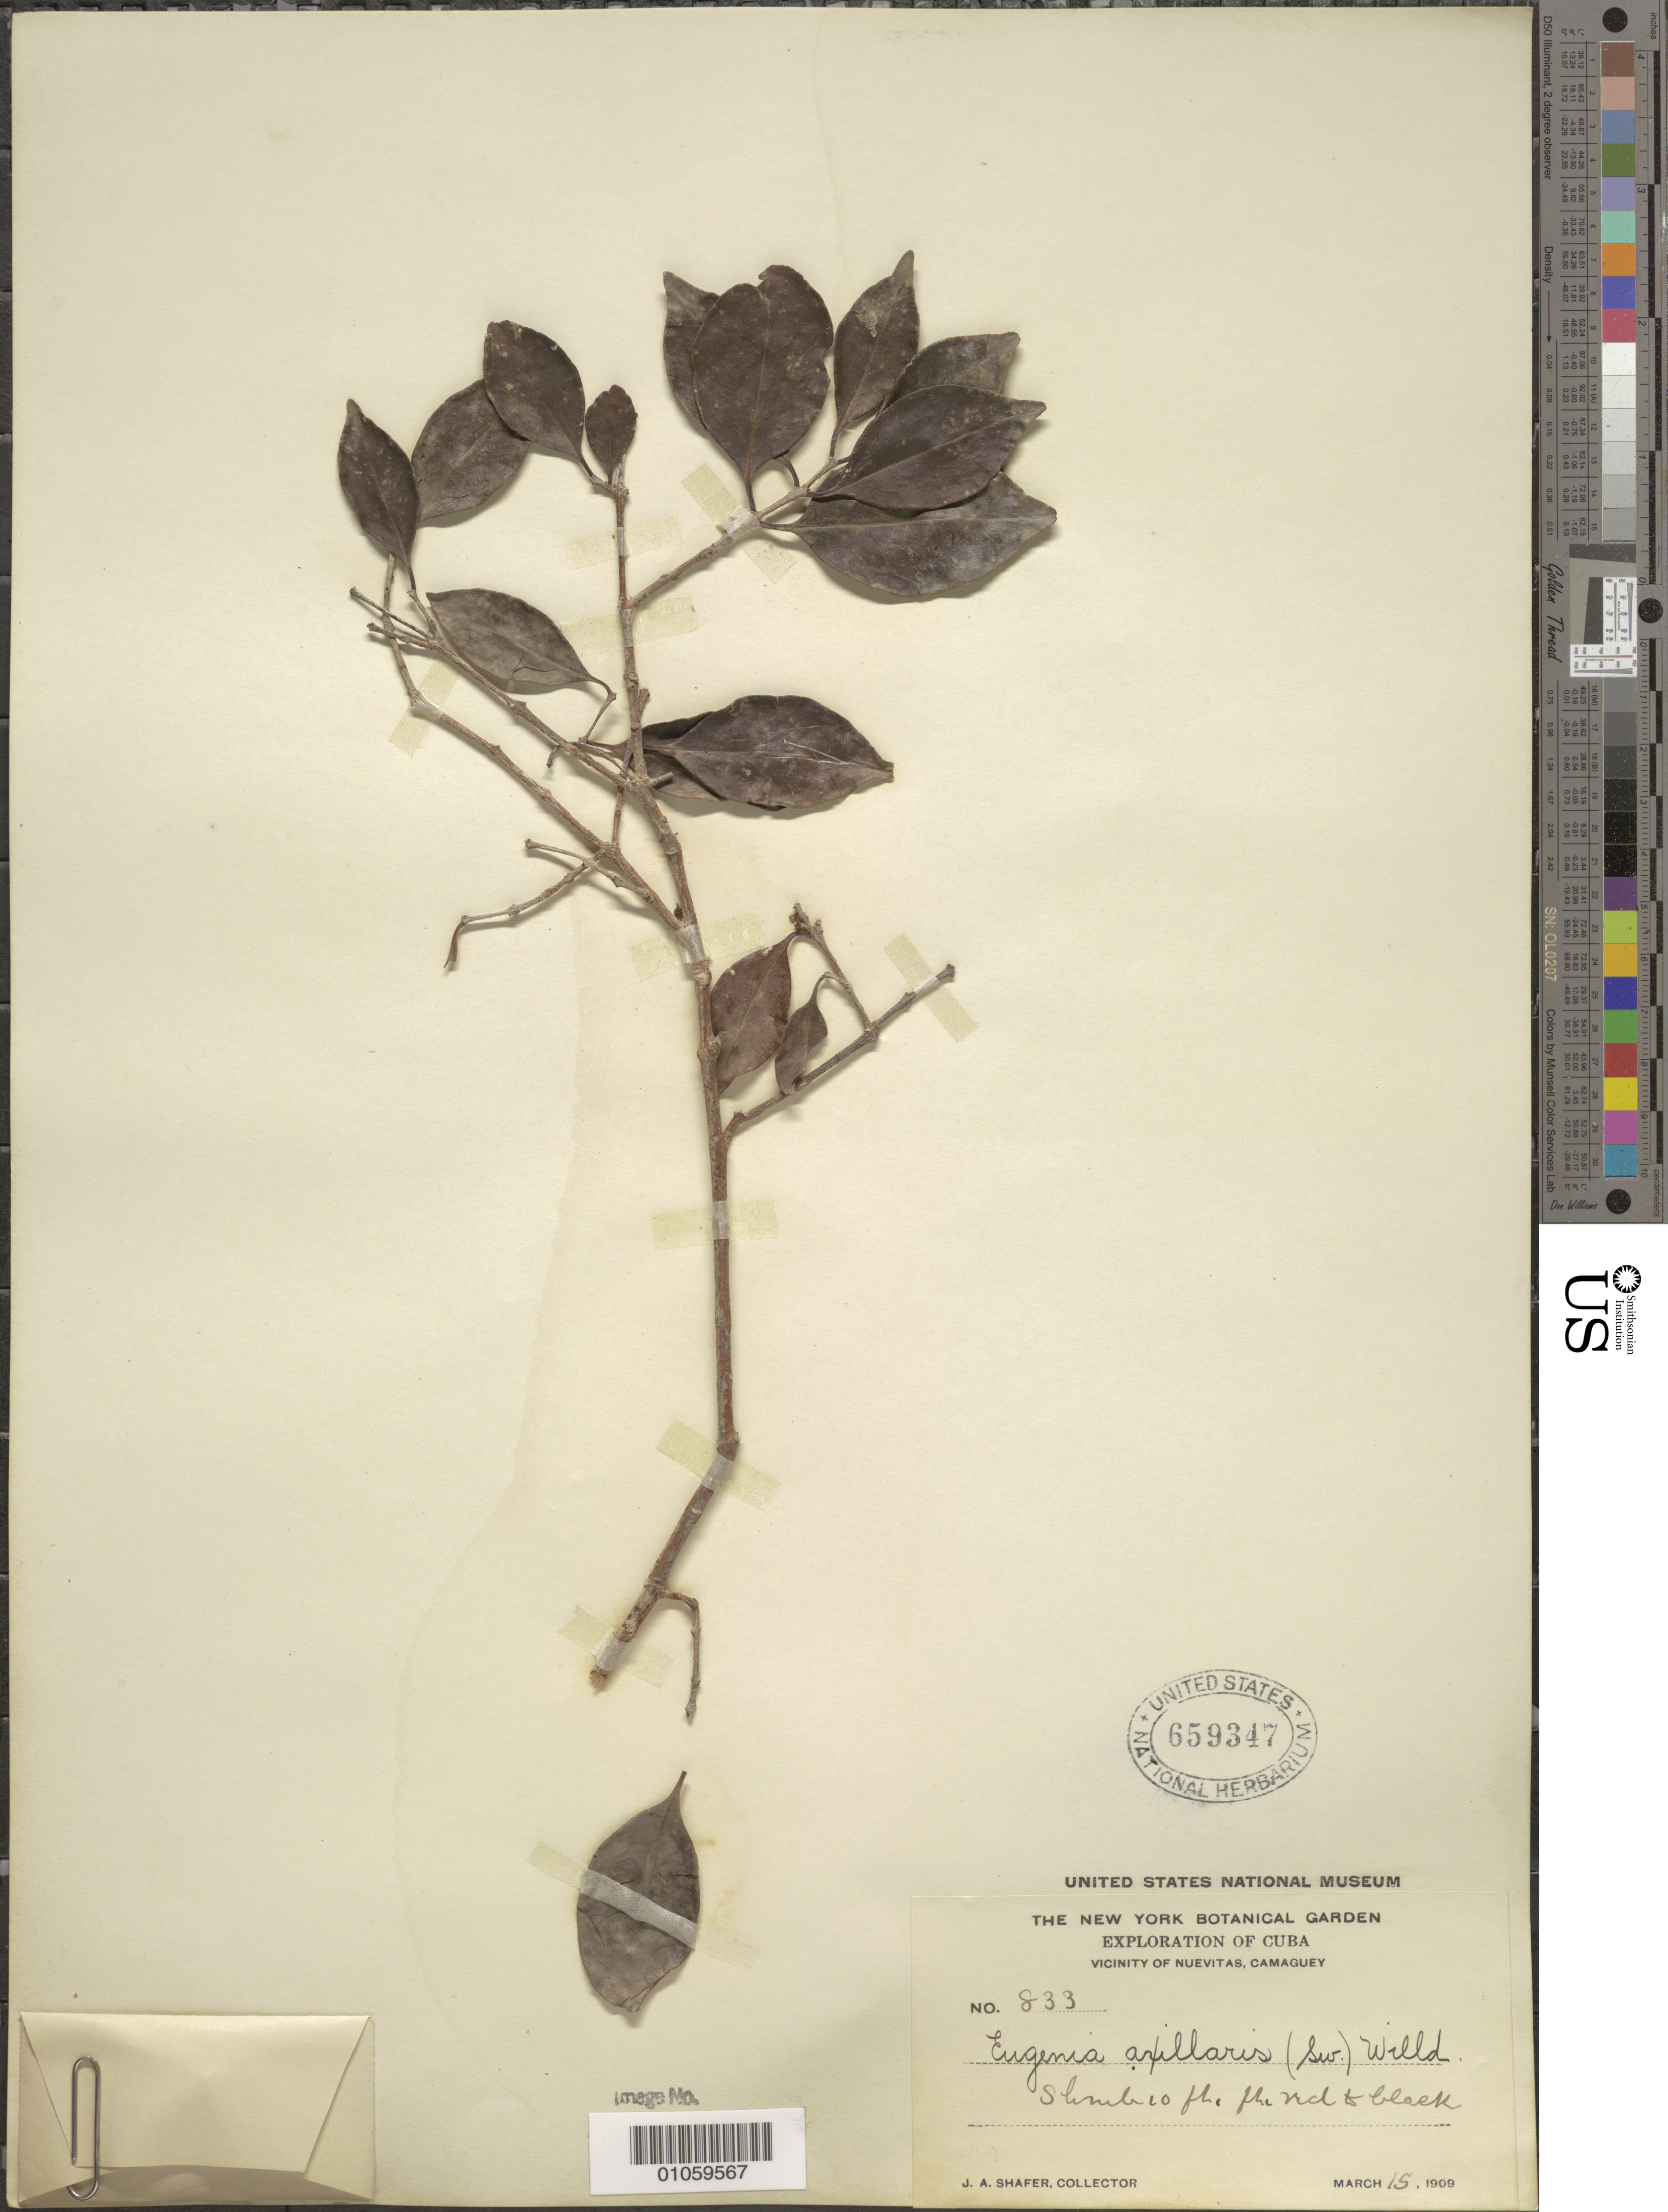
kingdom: Plantae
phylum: Tracheophyta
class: Magnoliopsida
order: Myrtales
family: Myrtaceae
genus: Eugenia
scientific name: Eugenia axillaris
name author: (Sw.) Willd.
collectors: J. A. Shafer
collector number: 833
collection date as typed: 15 Mar 1909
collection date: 1909-03-15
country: Cuba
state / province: Camagüey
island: Cuba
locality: Vicinity of Nuevitas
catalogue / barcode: US 659347